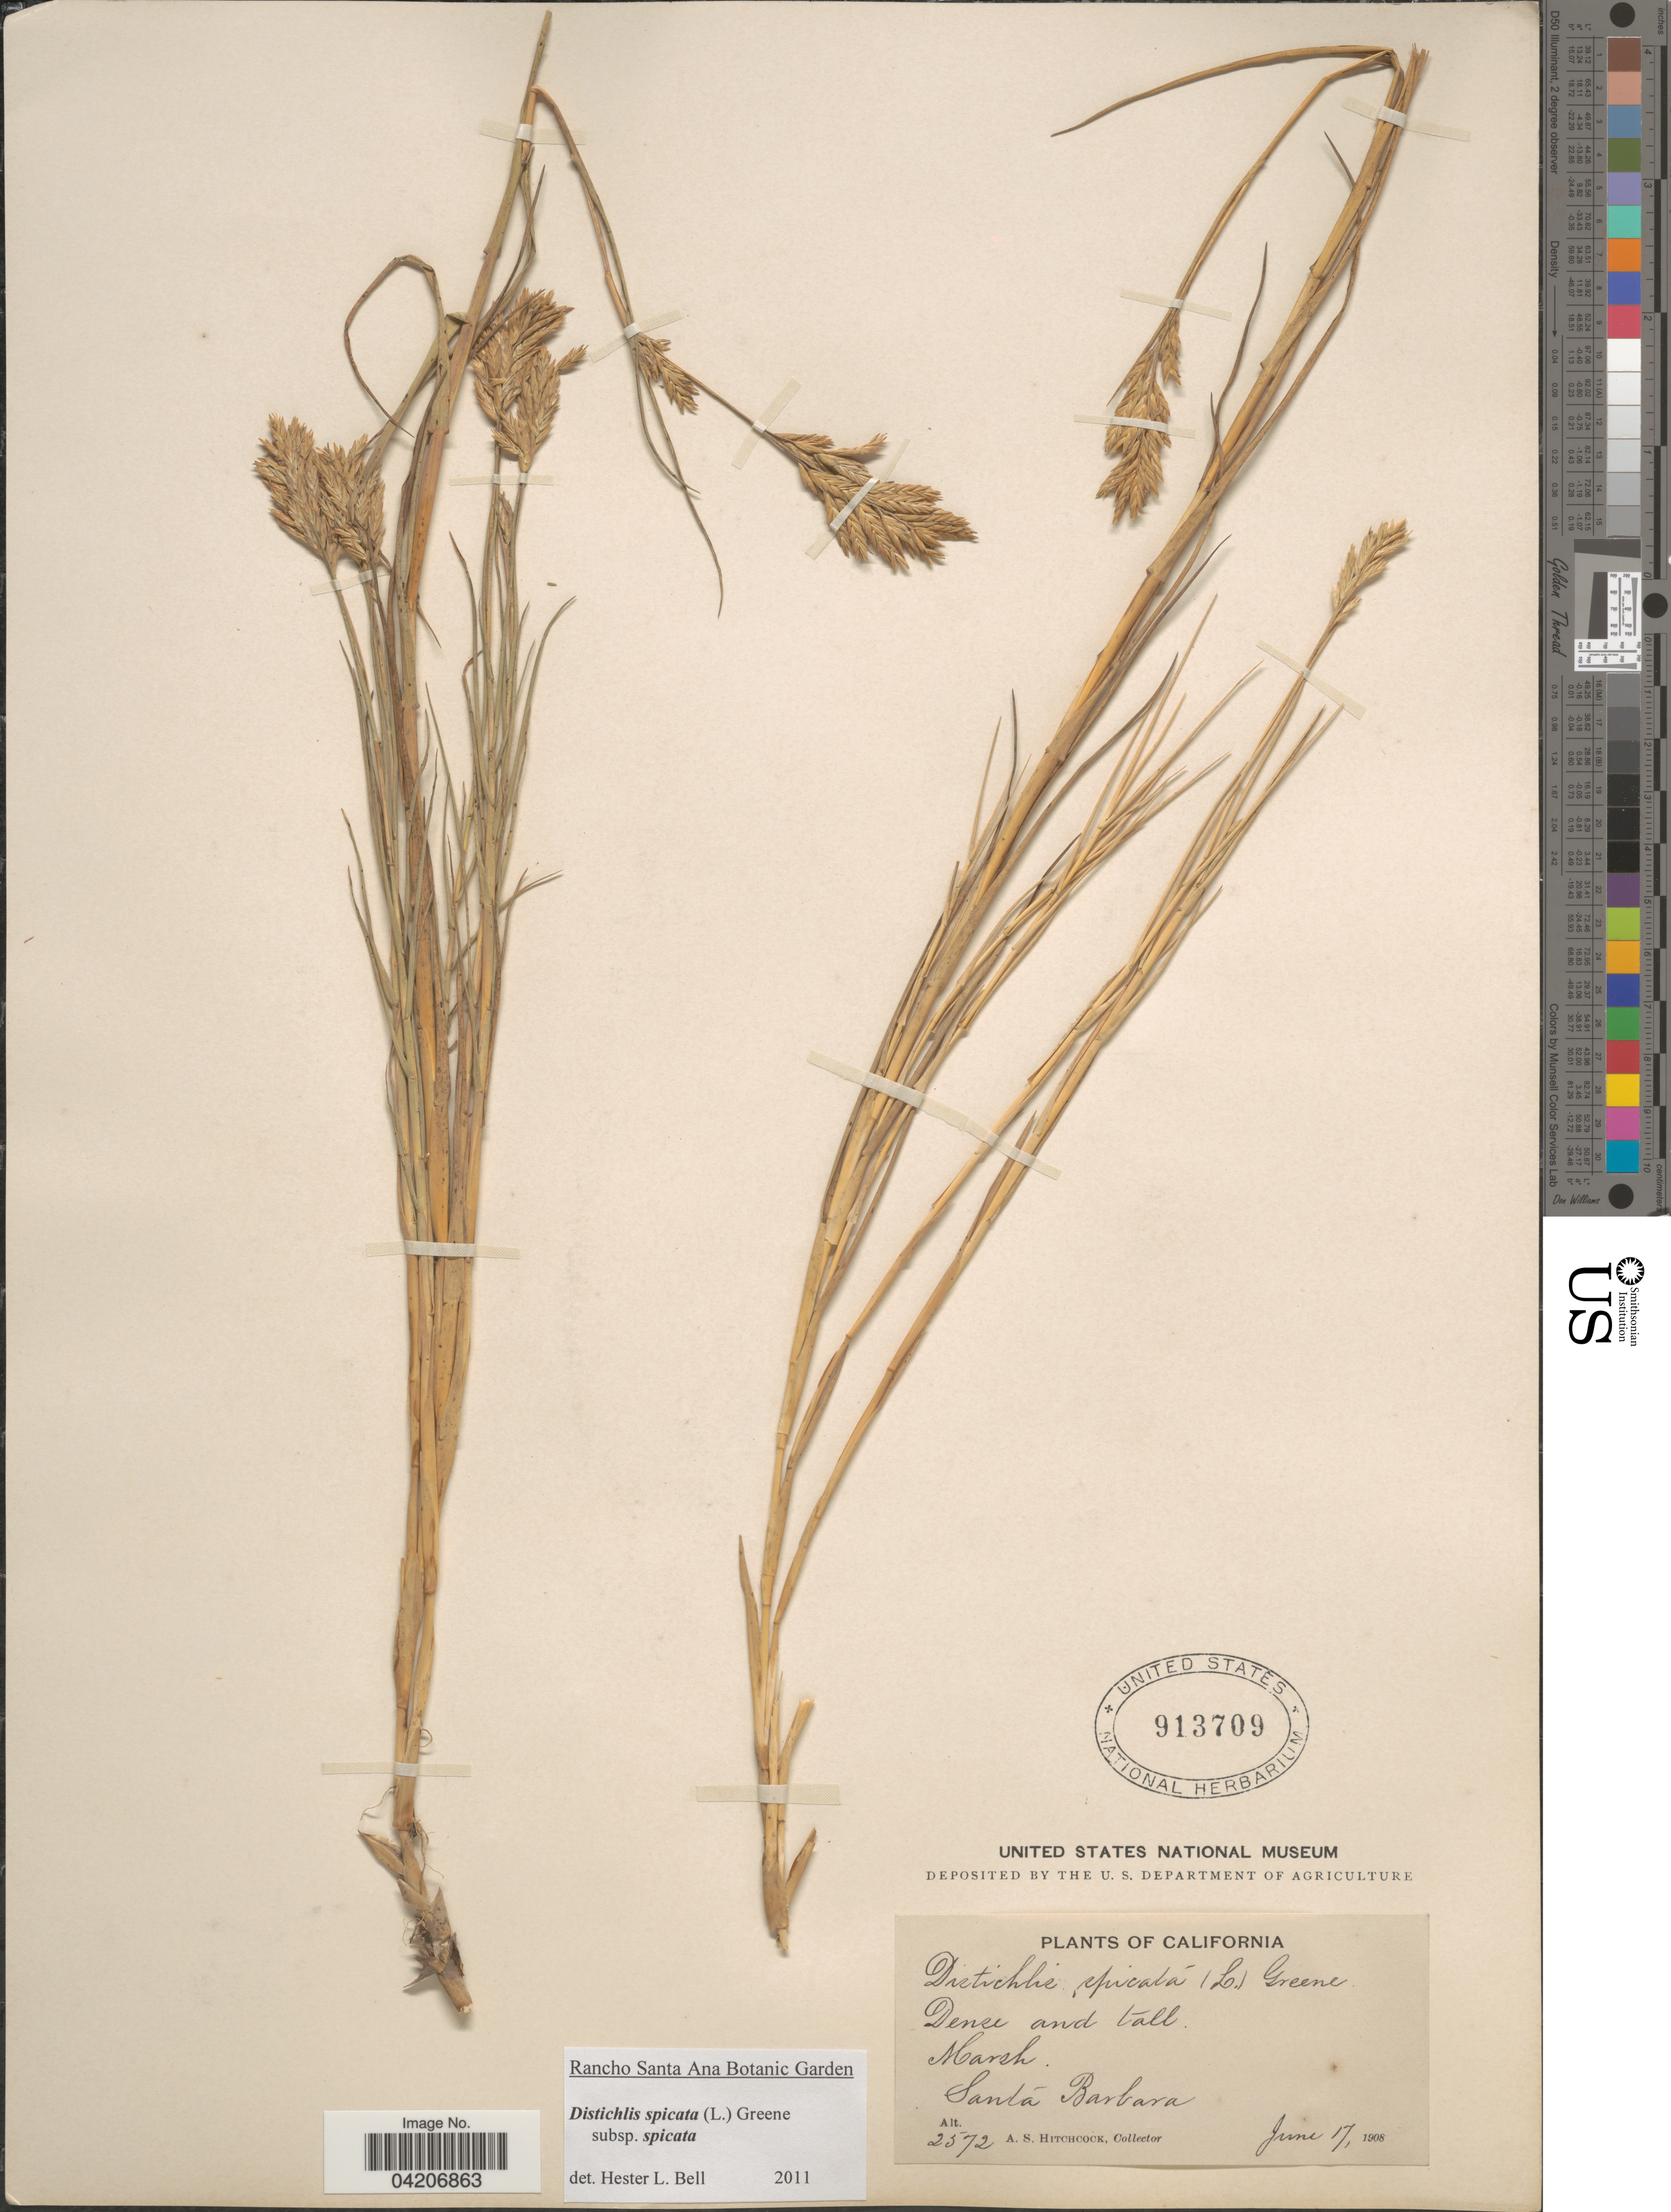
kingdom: Plantae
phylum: Tracheophyta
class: Liliopsida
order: Poales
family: Poaceae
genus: Distichlis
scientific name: Distichlis spicata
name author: (L.) Greene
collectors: A. S. Hitchcock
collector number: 2572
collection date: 1908-06-17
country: United States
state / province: California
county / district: Santa Barbara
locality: Santa Barbara.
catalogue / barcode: US 913709